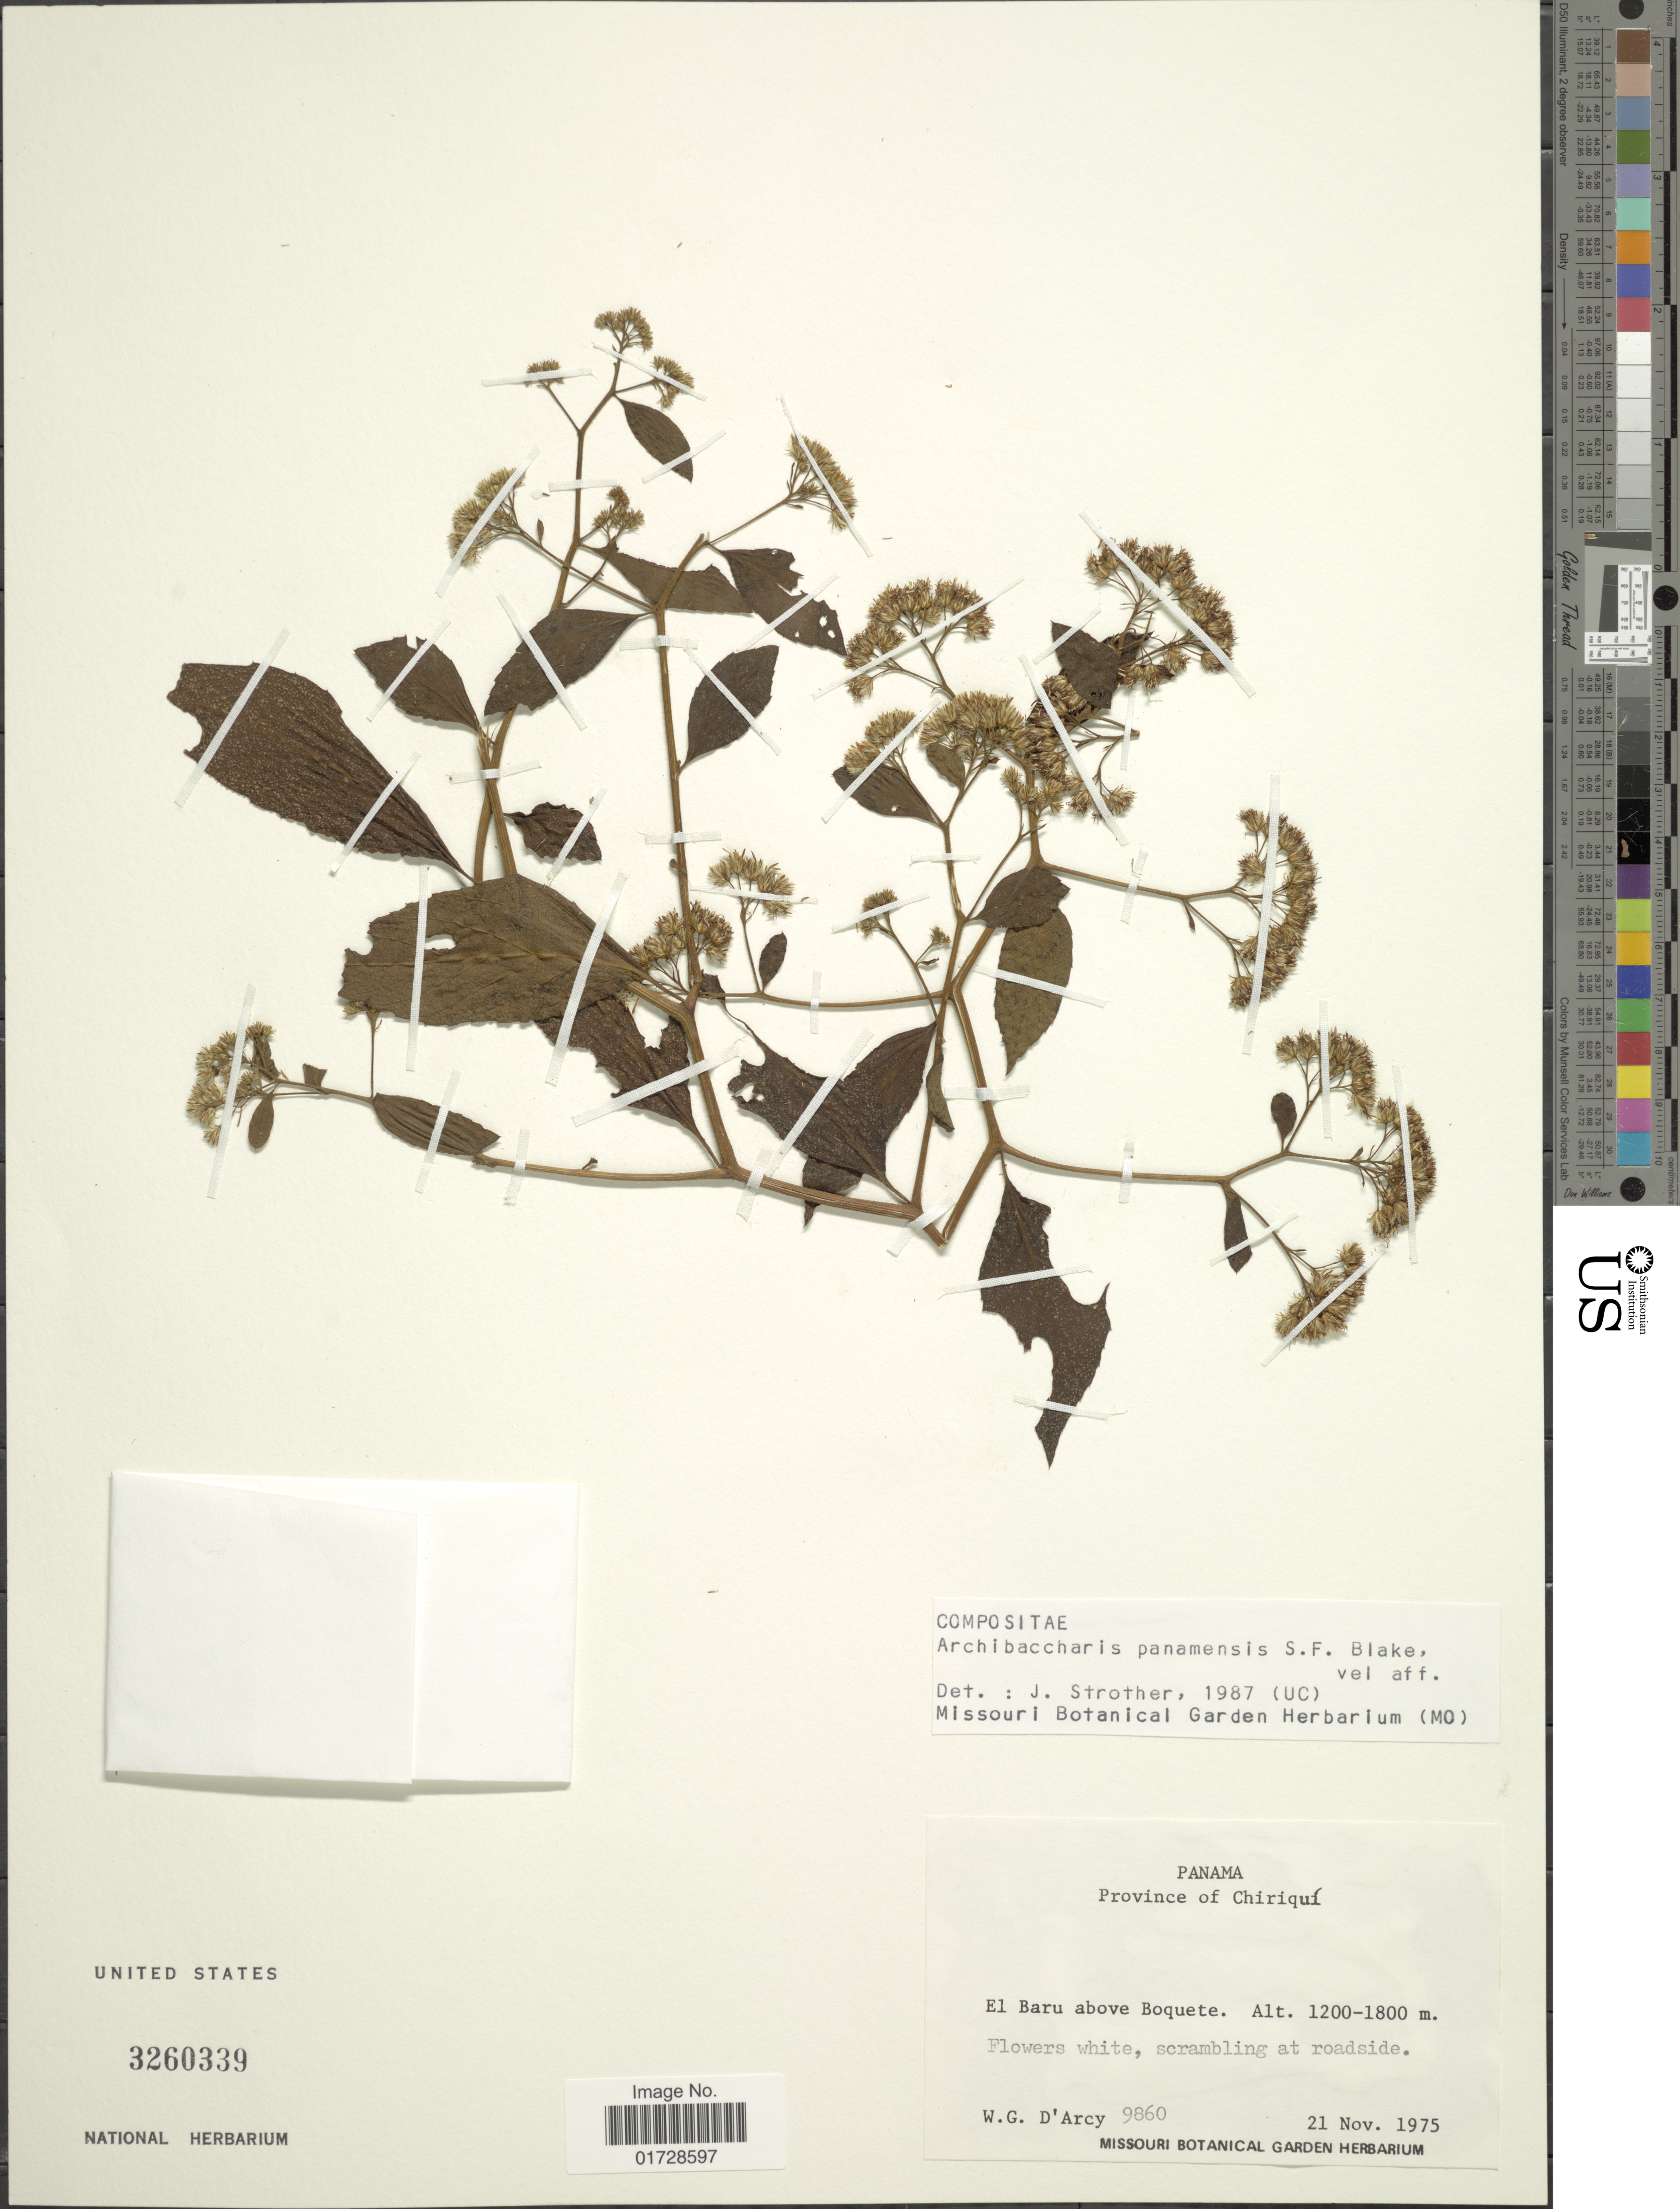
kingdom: Plantae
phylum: Tracheophyta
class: Magnoliopsida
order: Asterales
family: Asteraceae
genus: Archibaccharis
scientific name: Archibaccharis panamensis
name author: S.F. Blake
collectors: W. G. D'Arcy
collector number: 9860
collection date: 1975-11-21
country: Panama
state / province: Chiriqui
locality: El Baru above Boquete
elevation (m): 1200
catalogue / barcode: US 3260339